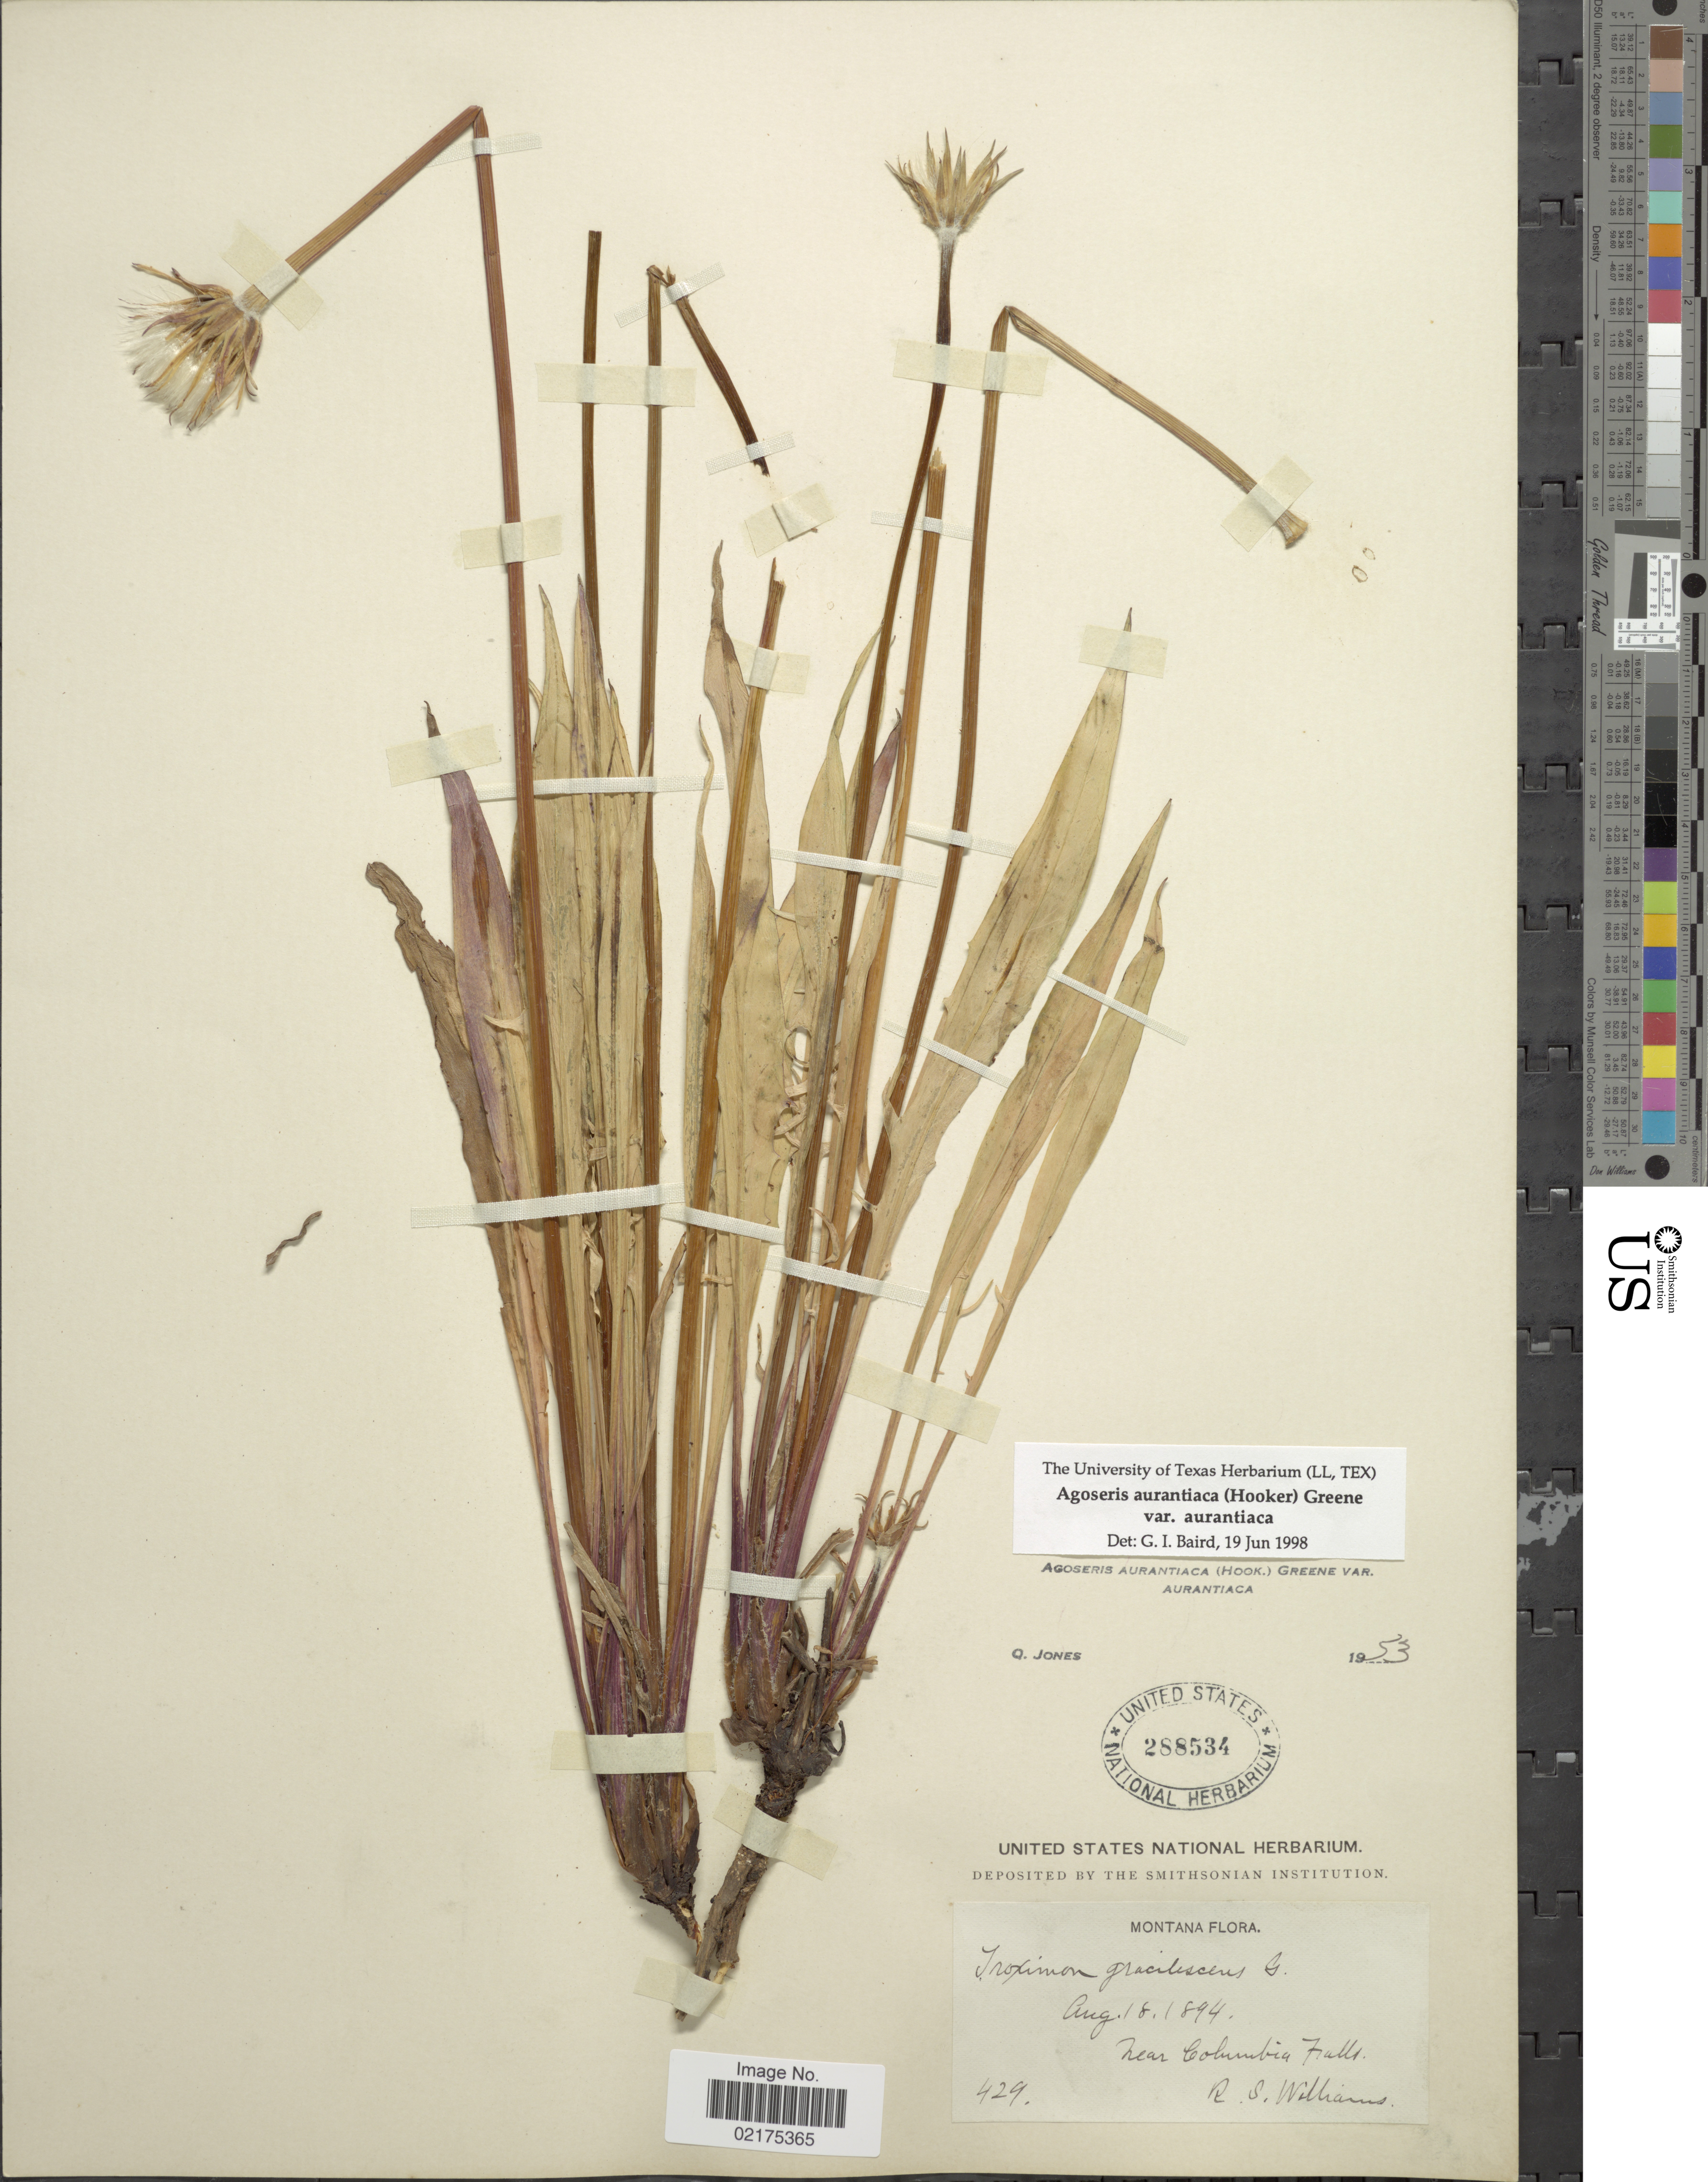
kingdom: Plantae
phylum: Tracheophyta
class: Magnoliopsida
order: Asterales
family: Asteraceae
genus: Agoseris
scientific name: Agoseris aurantiaca var. aurantiaca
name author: (Hook.) Greene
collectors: R. S. Williams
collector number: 429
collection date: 1894-08-18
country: United States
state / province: Montana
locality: Near Colombia Falls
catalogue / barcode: US 288534